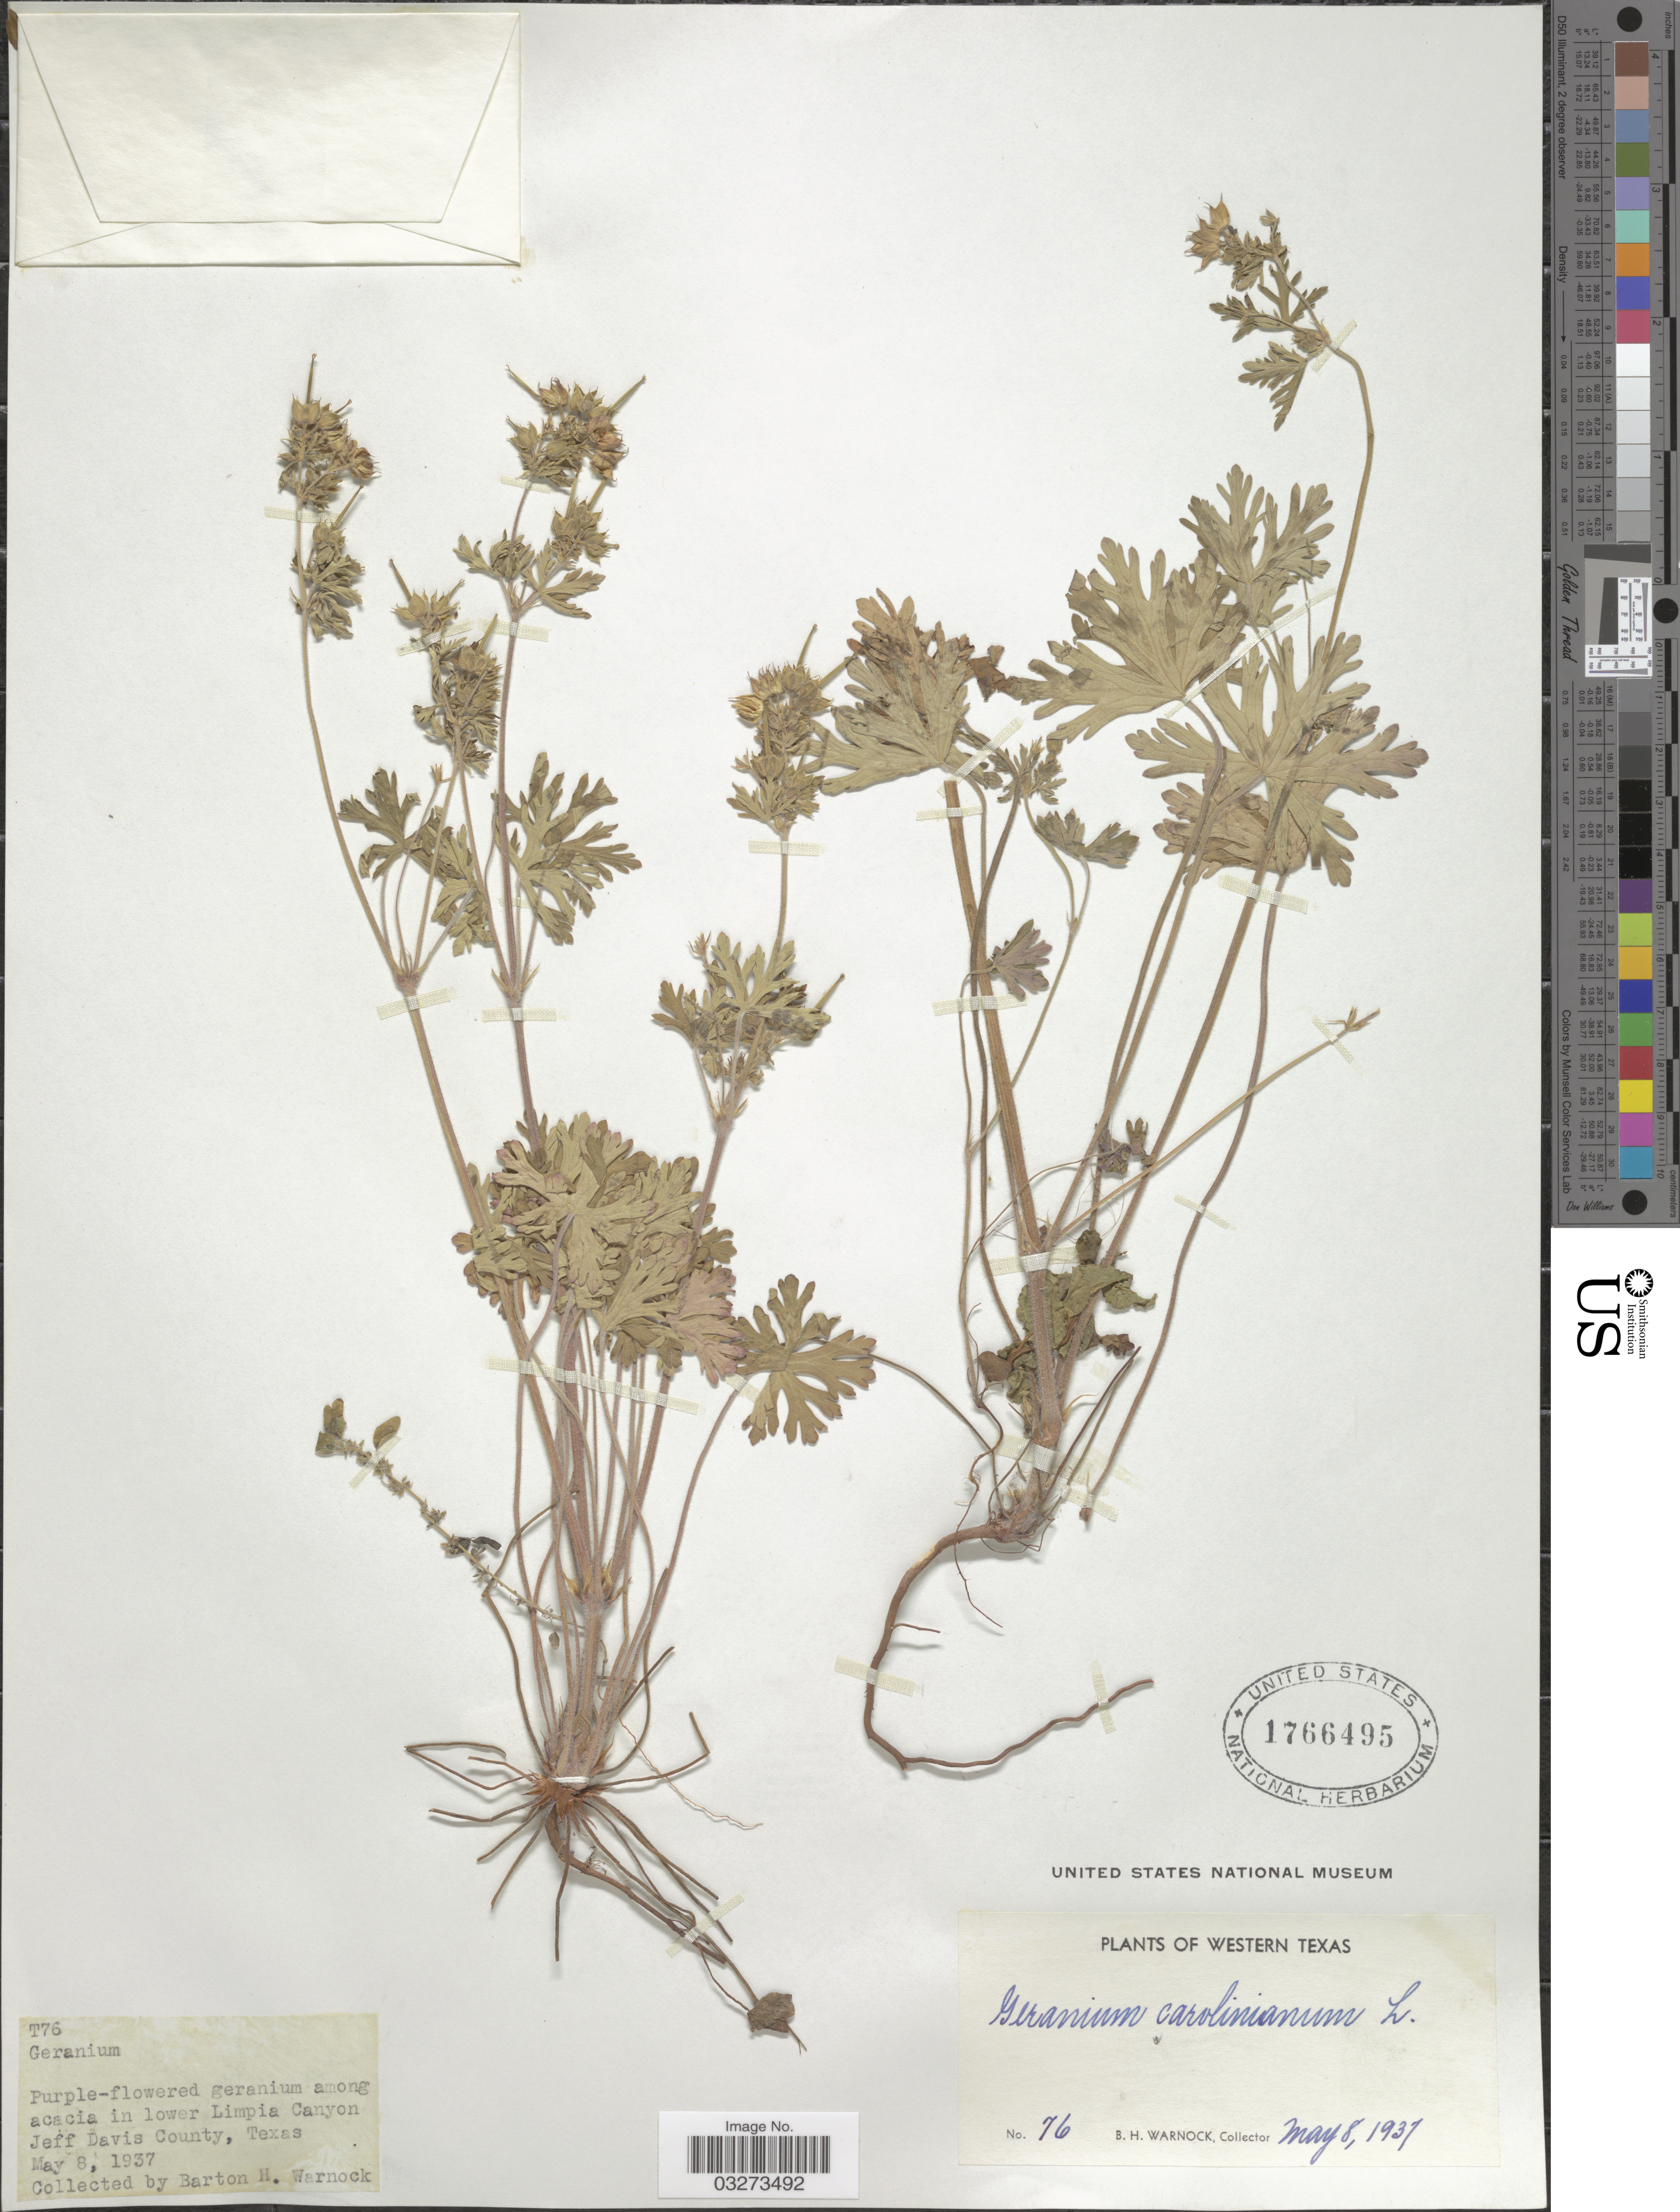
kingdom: Plantae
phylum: Tracheophyta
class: Magnoliopsida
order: Geraniales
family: Geraniaceae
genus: Geranium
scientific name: Geranium carolinianum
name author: L.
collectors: B. H. Warnock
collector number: T76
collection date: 1937-05-08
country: United States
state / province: Texas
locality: Western Texas. Lower Limpia Canyon, Jeff Davis County.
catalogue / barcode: US 1766495